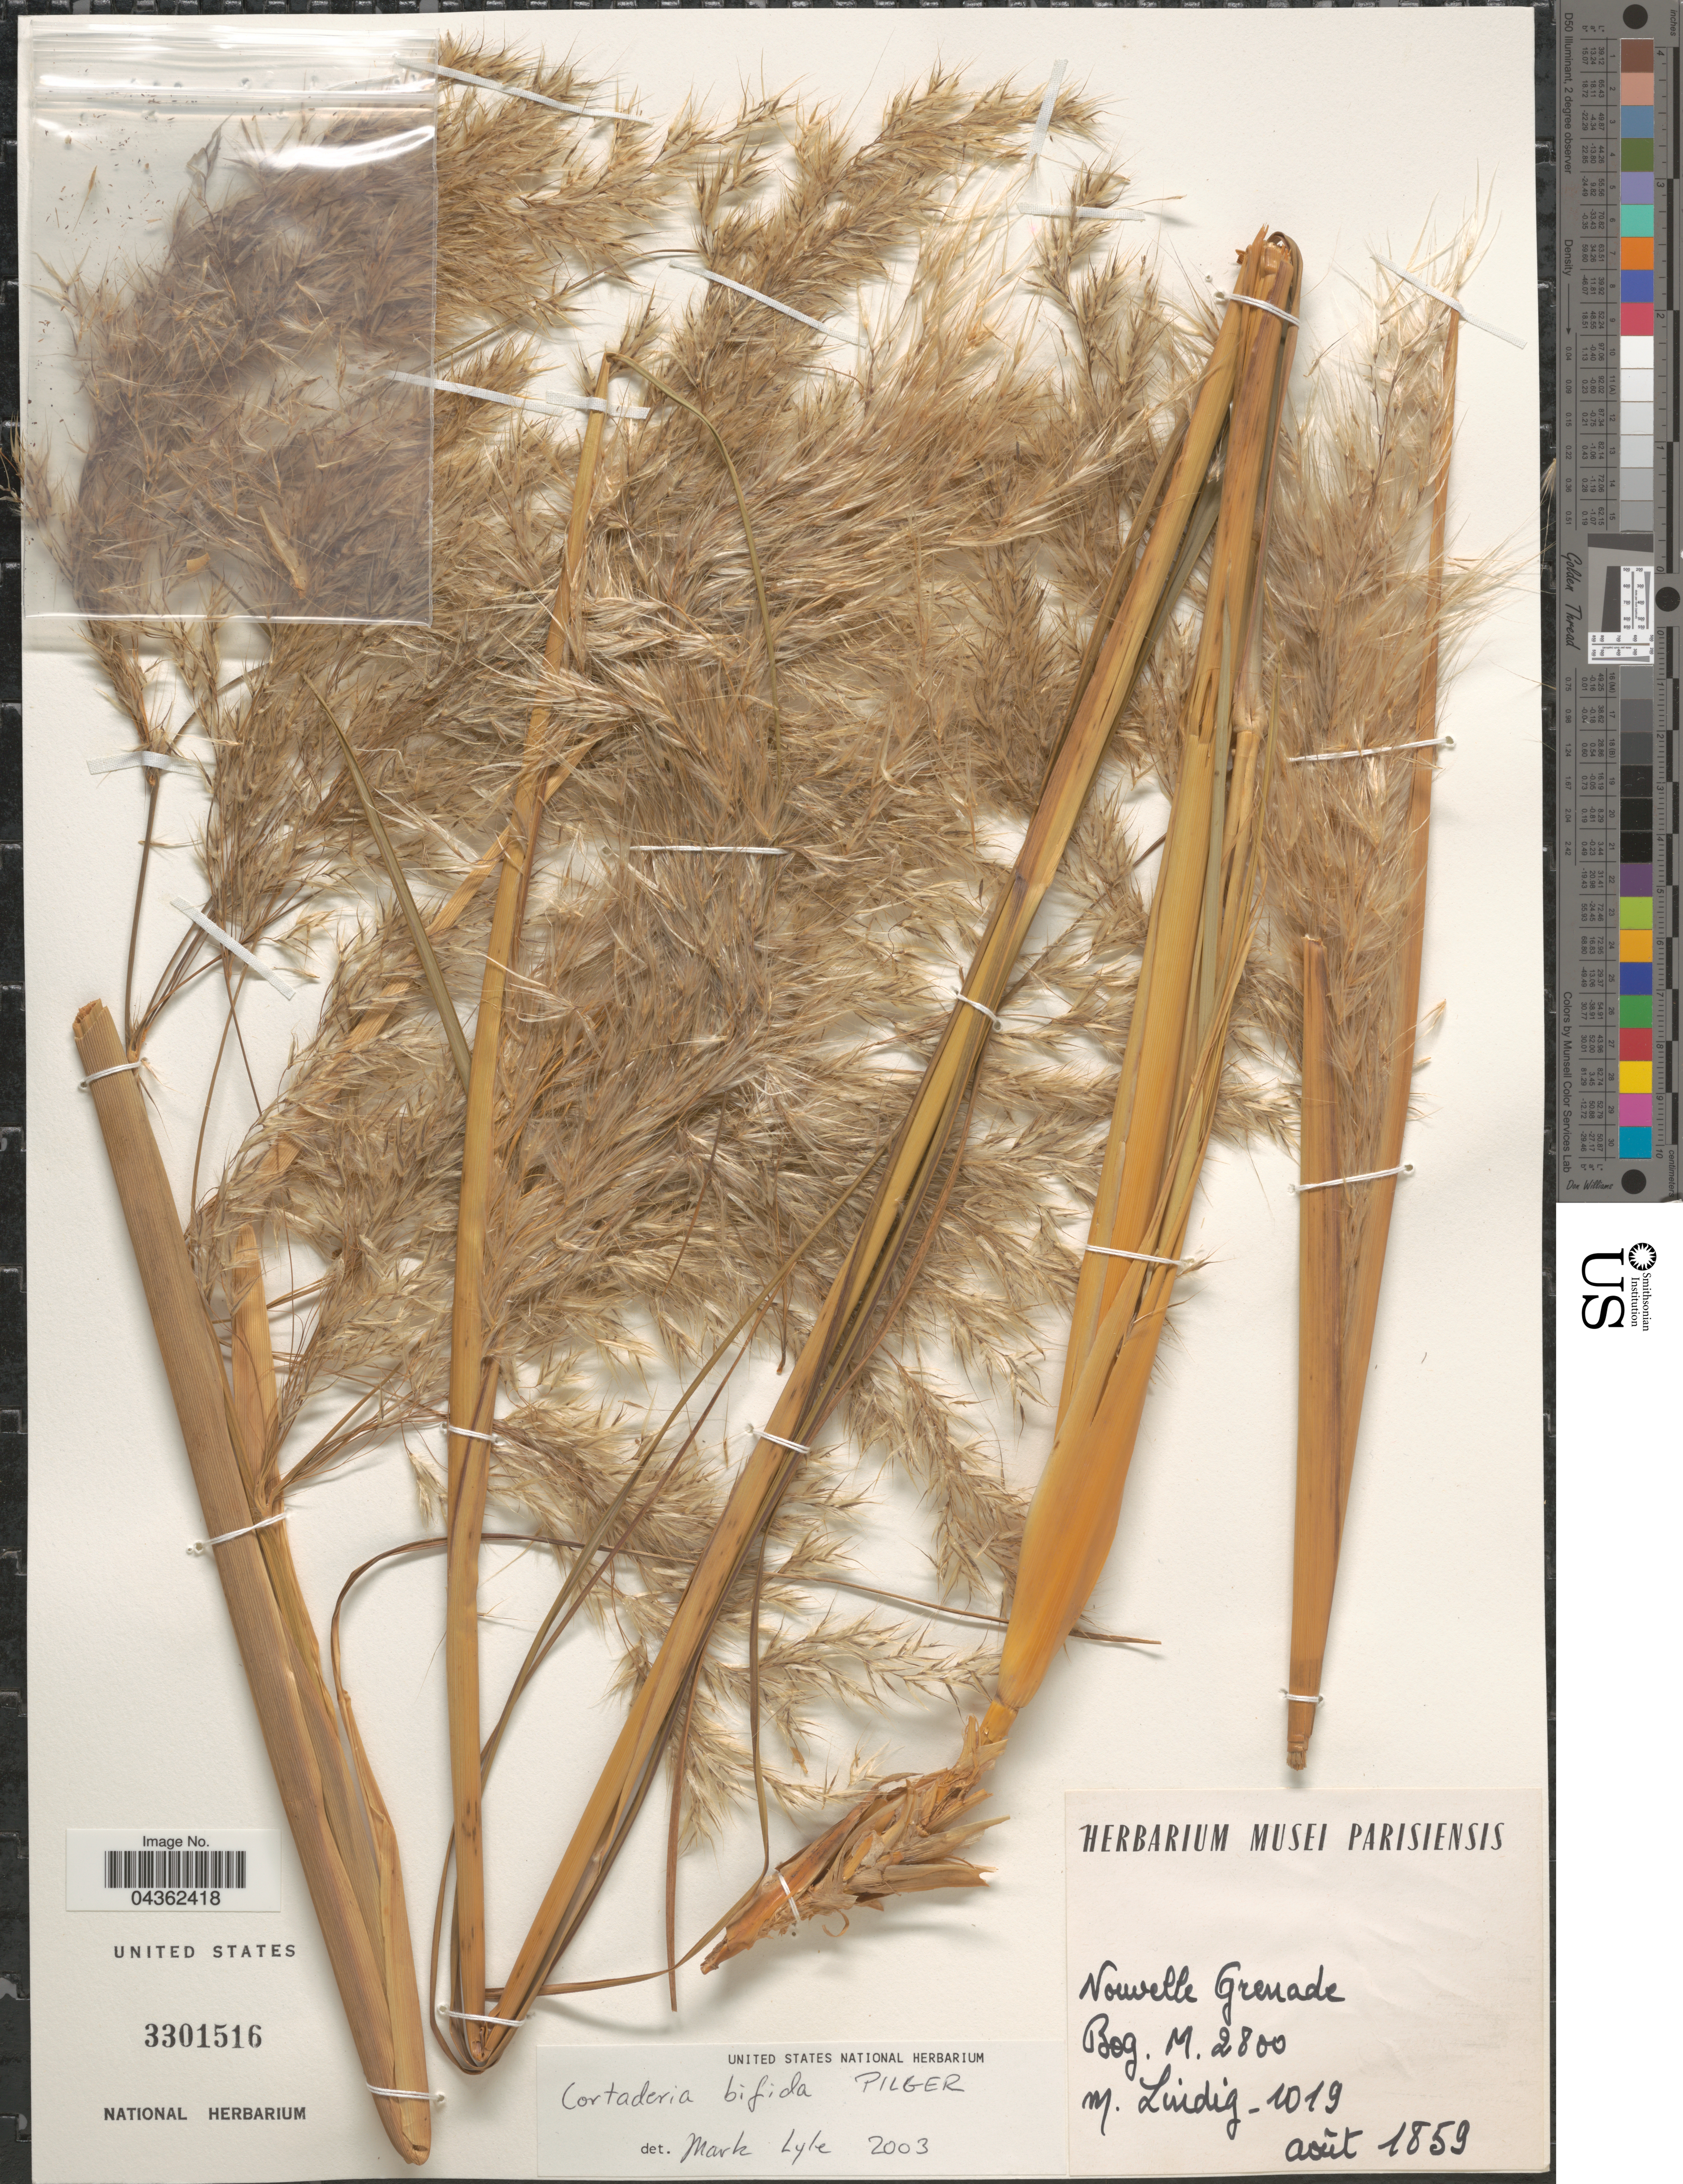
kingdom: Plantae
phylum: Tracheophyta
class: Liliopsida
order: Poales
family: Poaceae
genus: Cortaderia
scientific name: Cortaderia bifida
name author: Pilg.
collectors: M. Luidig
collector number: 1019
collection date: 1859-08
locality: Nouvelle Grenade.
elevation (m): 2800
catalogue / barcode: US 3301516